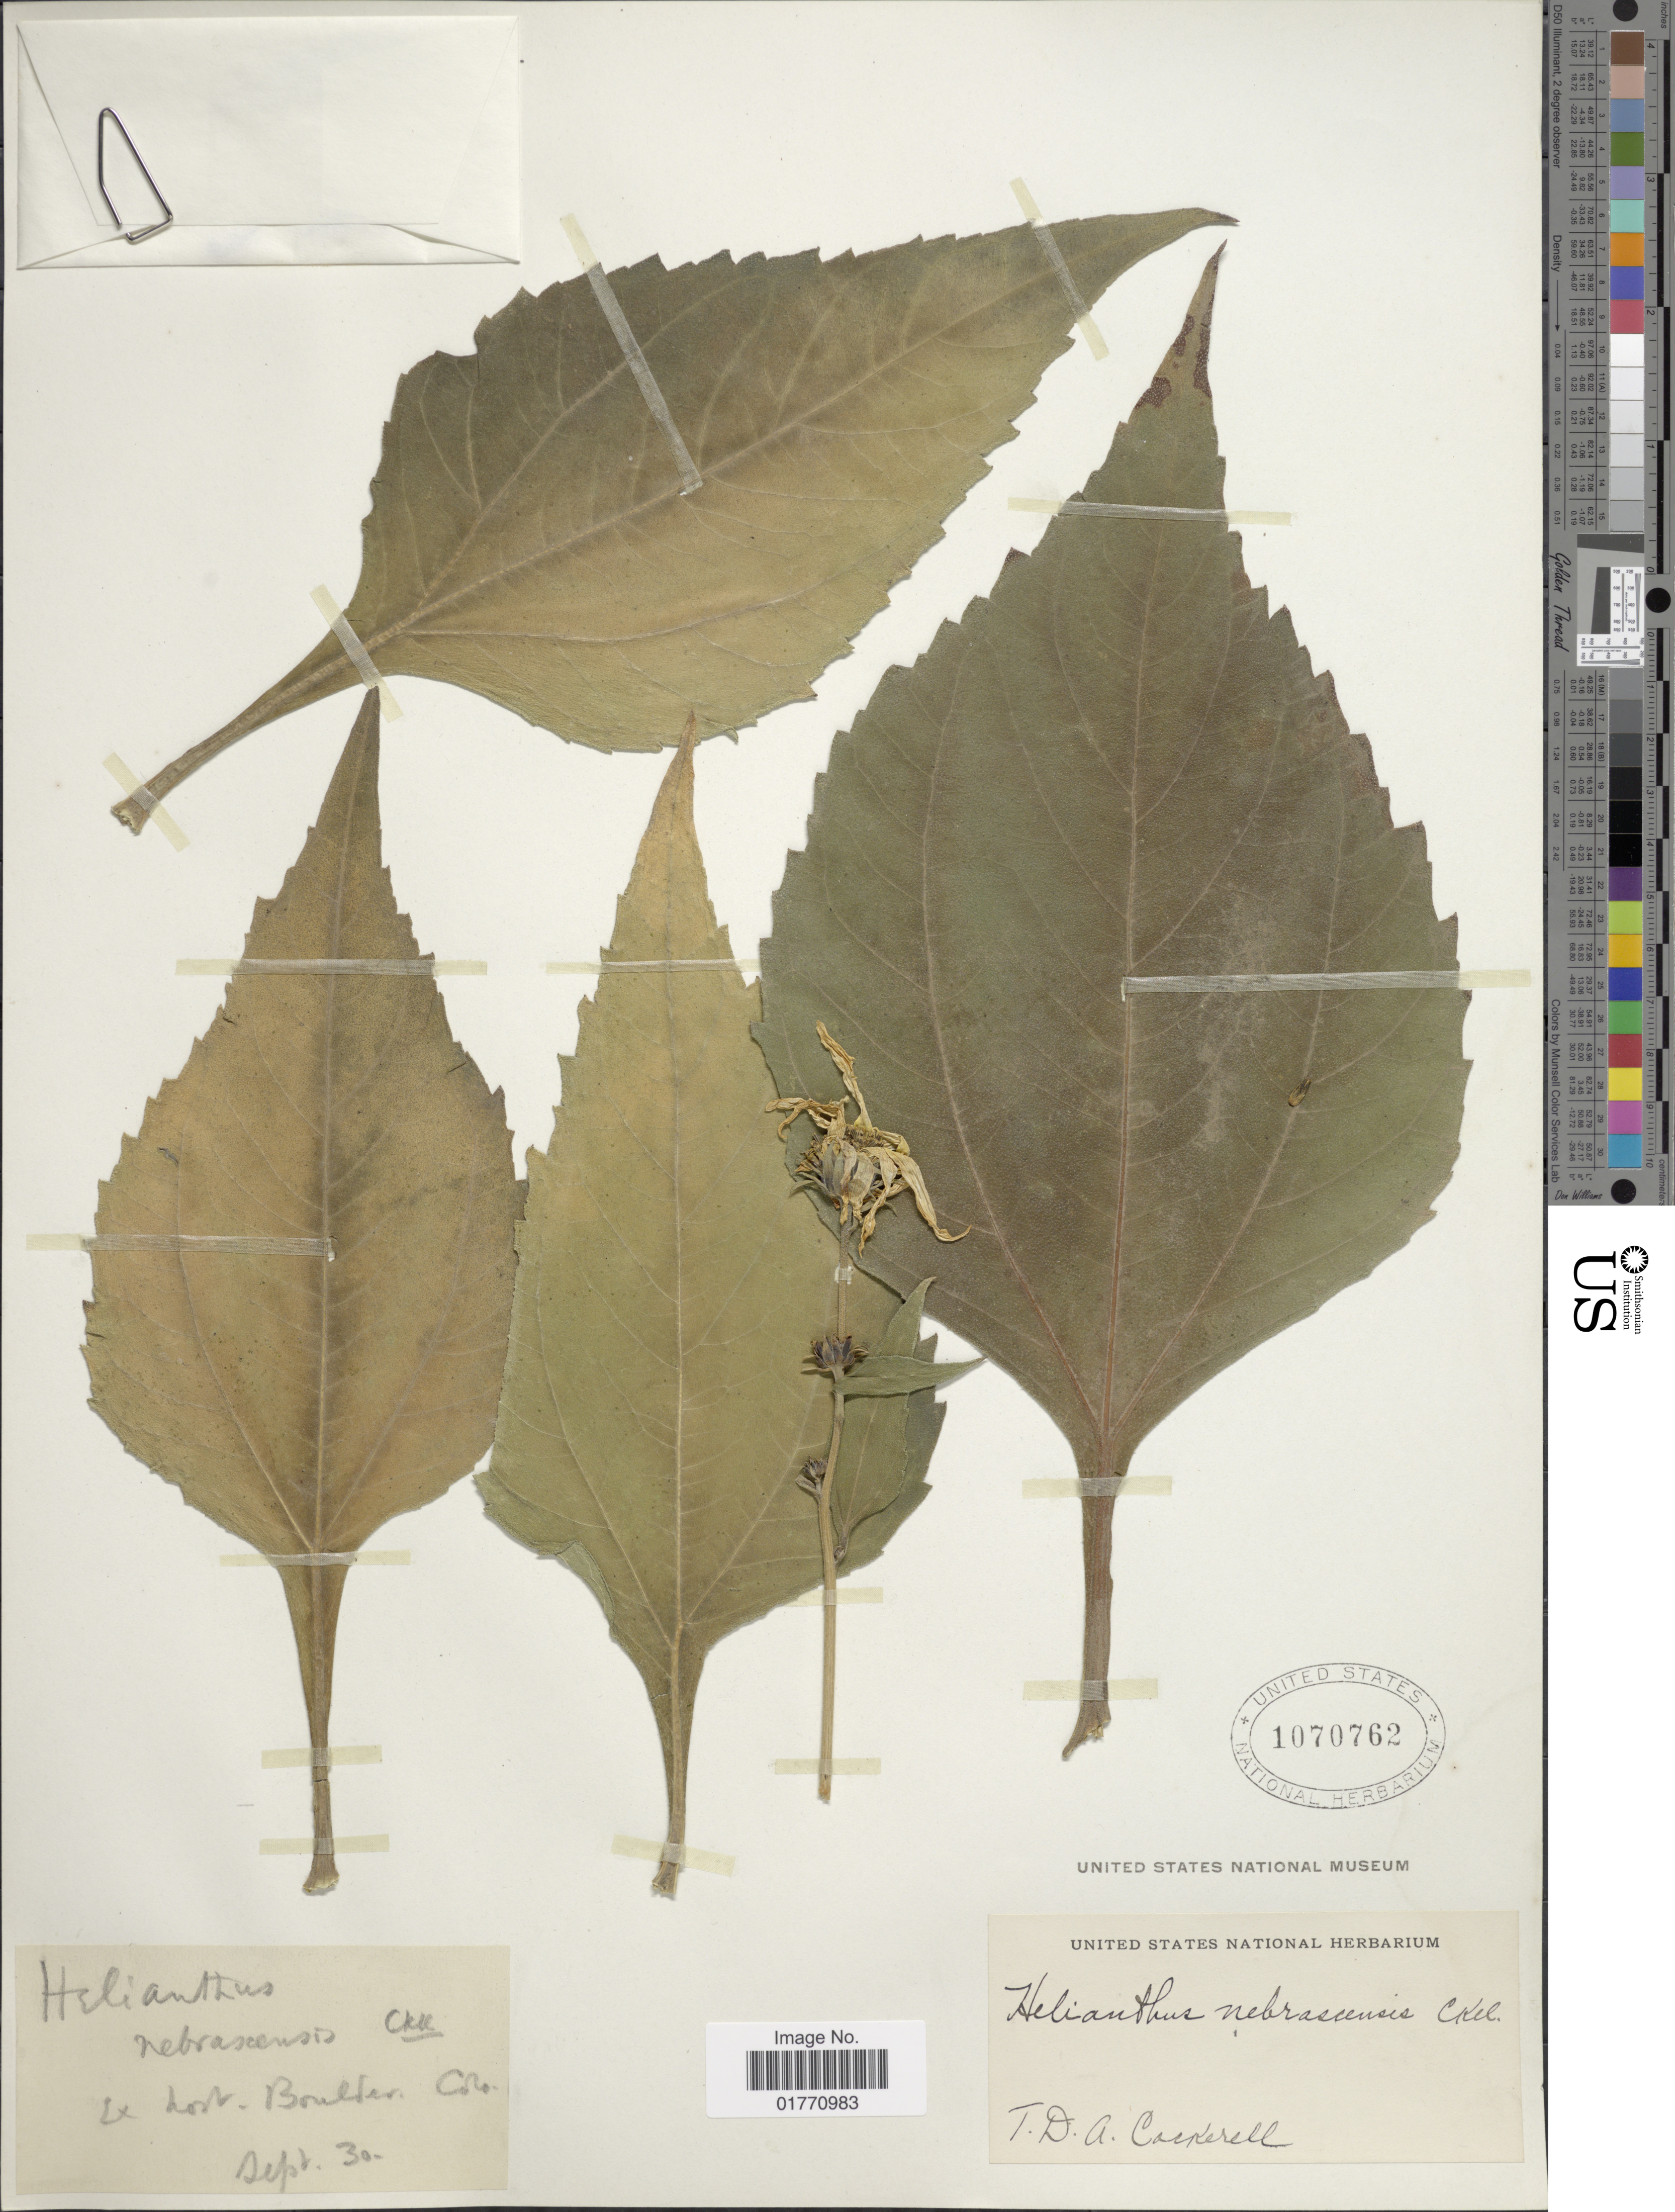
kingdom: Plantae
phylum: Tracheophyta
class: Magnoliopsida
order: Asterales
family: Asteraceae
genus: Helianthus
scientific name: Helianthus nebroscensis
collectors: T. Cockerell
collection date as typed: Transcribed d/m/y: /9/30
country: United States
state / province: Nebraska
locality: Ex hort. Boulder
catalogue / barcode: US 1070762